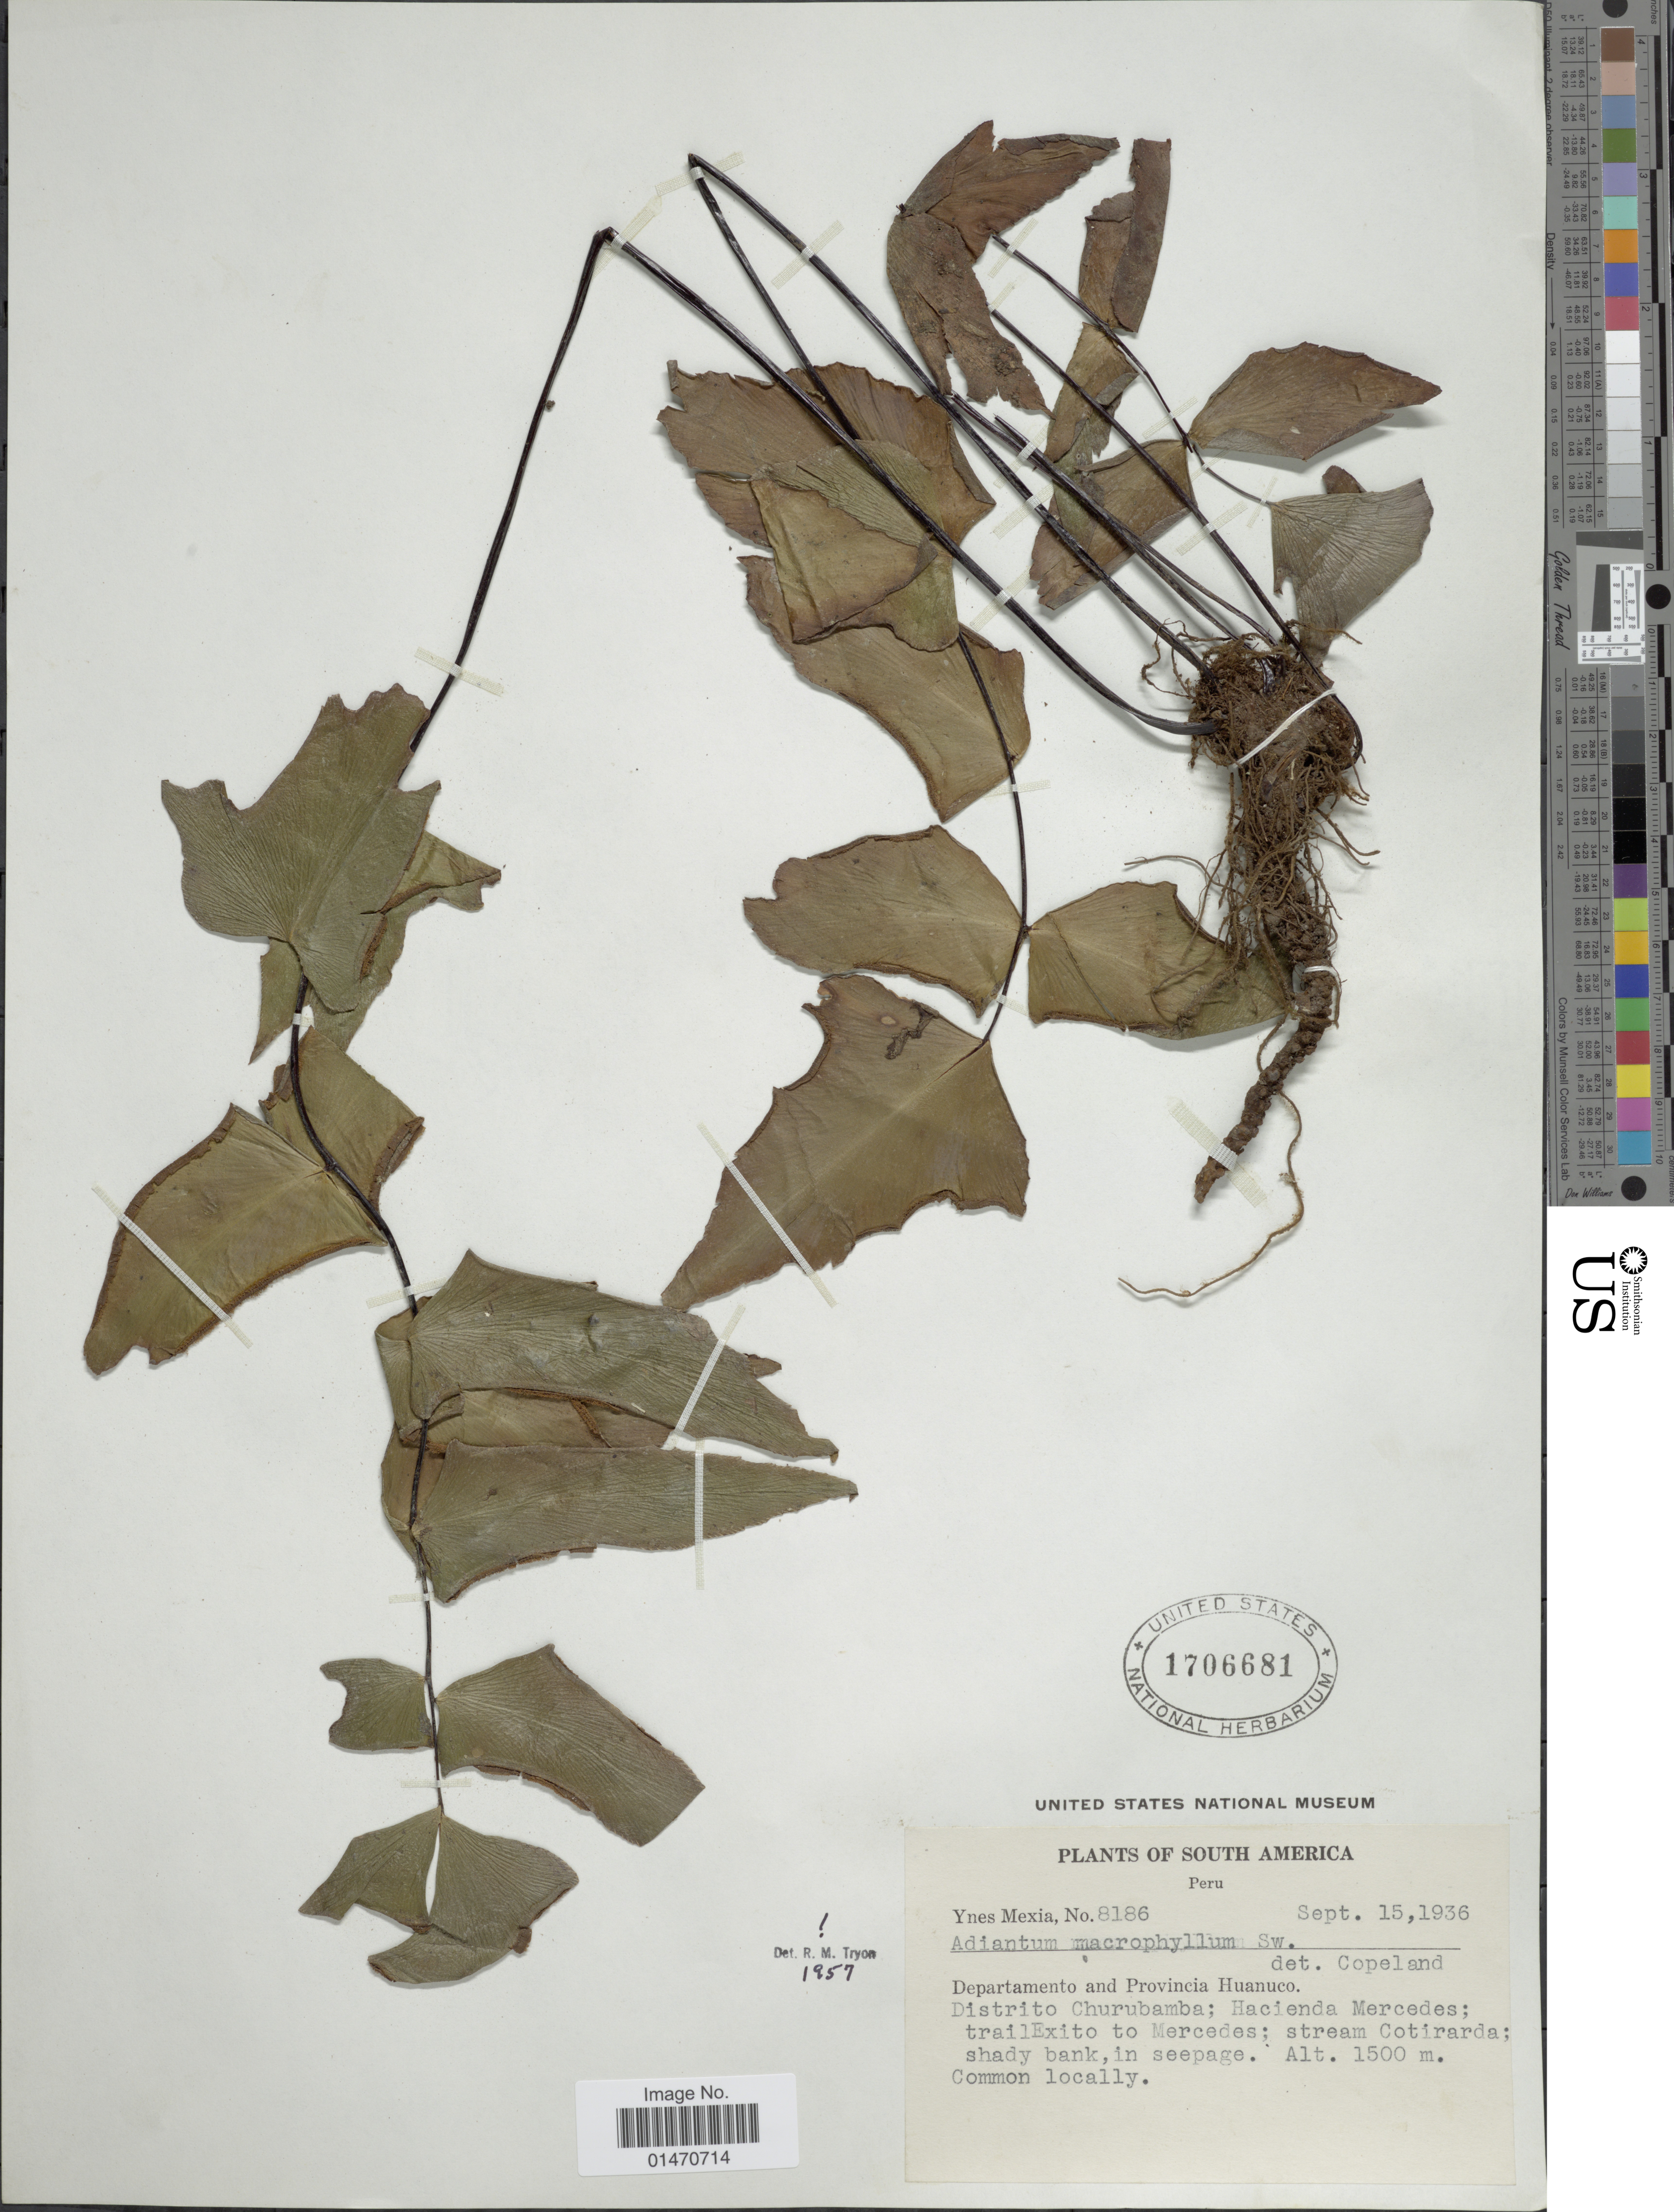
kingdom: Plantae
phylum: Tracheophyta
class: Polypodiopsida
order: Polypodiales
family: Pteridaceae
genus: Adiantum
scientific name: Adiantum macrophyllum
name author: Sw.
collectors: Y. Mexia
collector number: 8186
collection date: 1936-09-15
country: Peru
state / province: Huánuco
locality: Departamento and Provincia Huanuco, Distrito Churubamba, hacienda mercedes, trail exit to Mercedes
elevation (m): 1500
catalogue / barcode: US 1706681